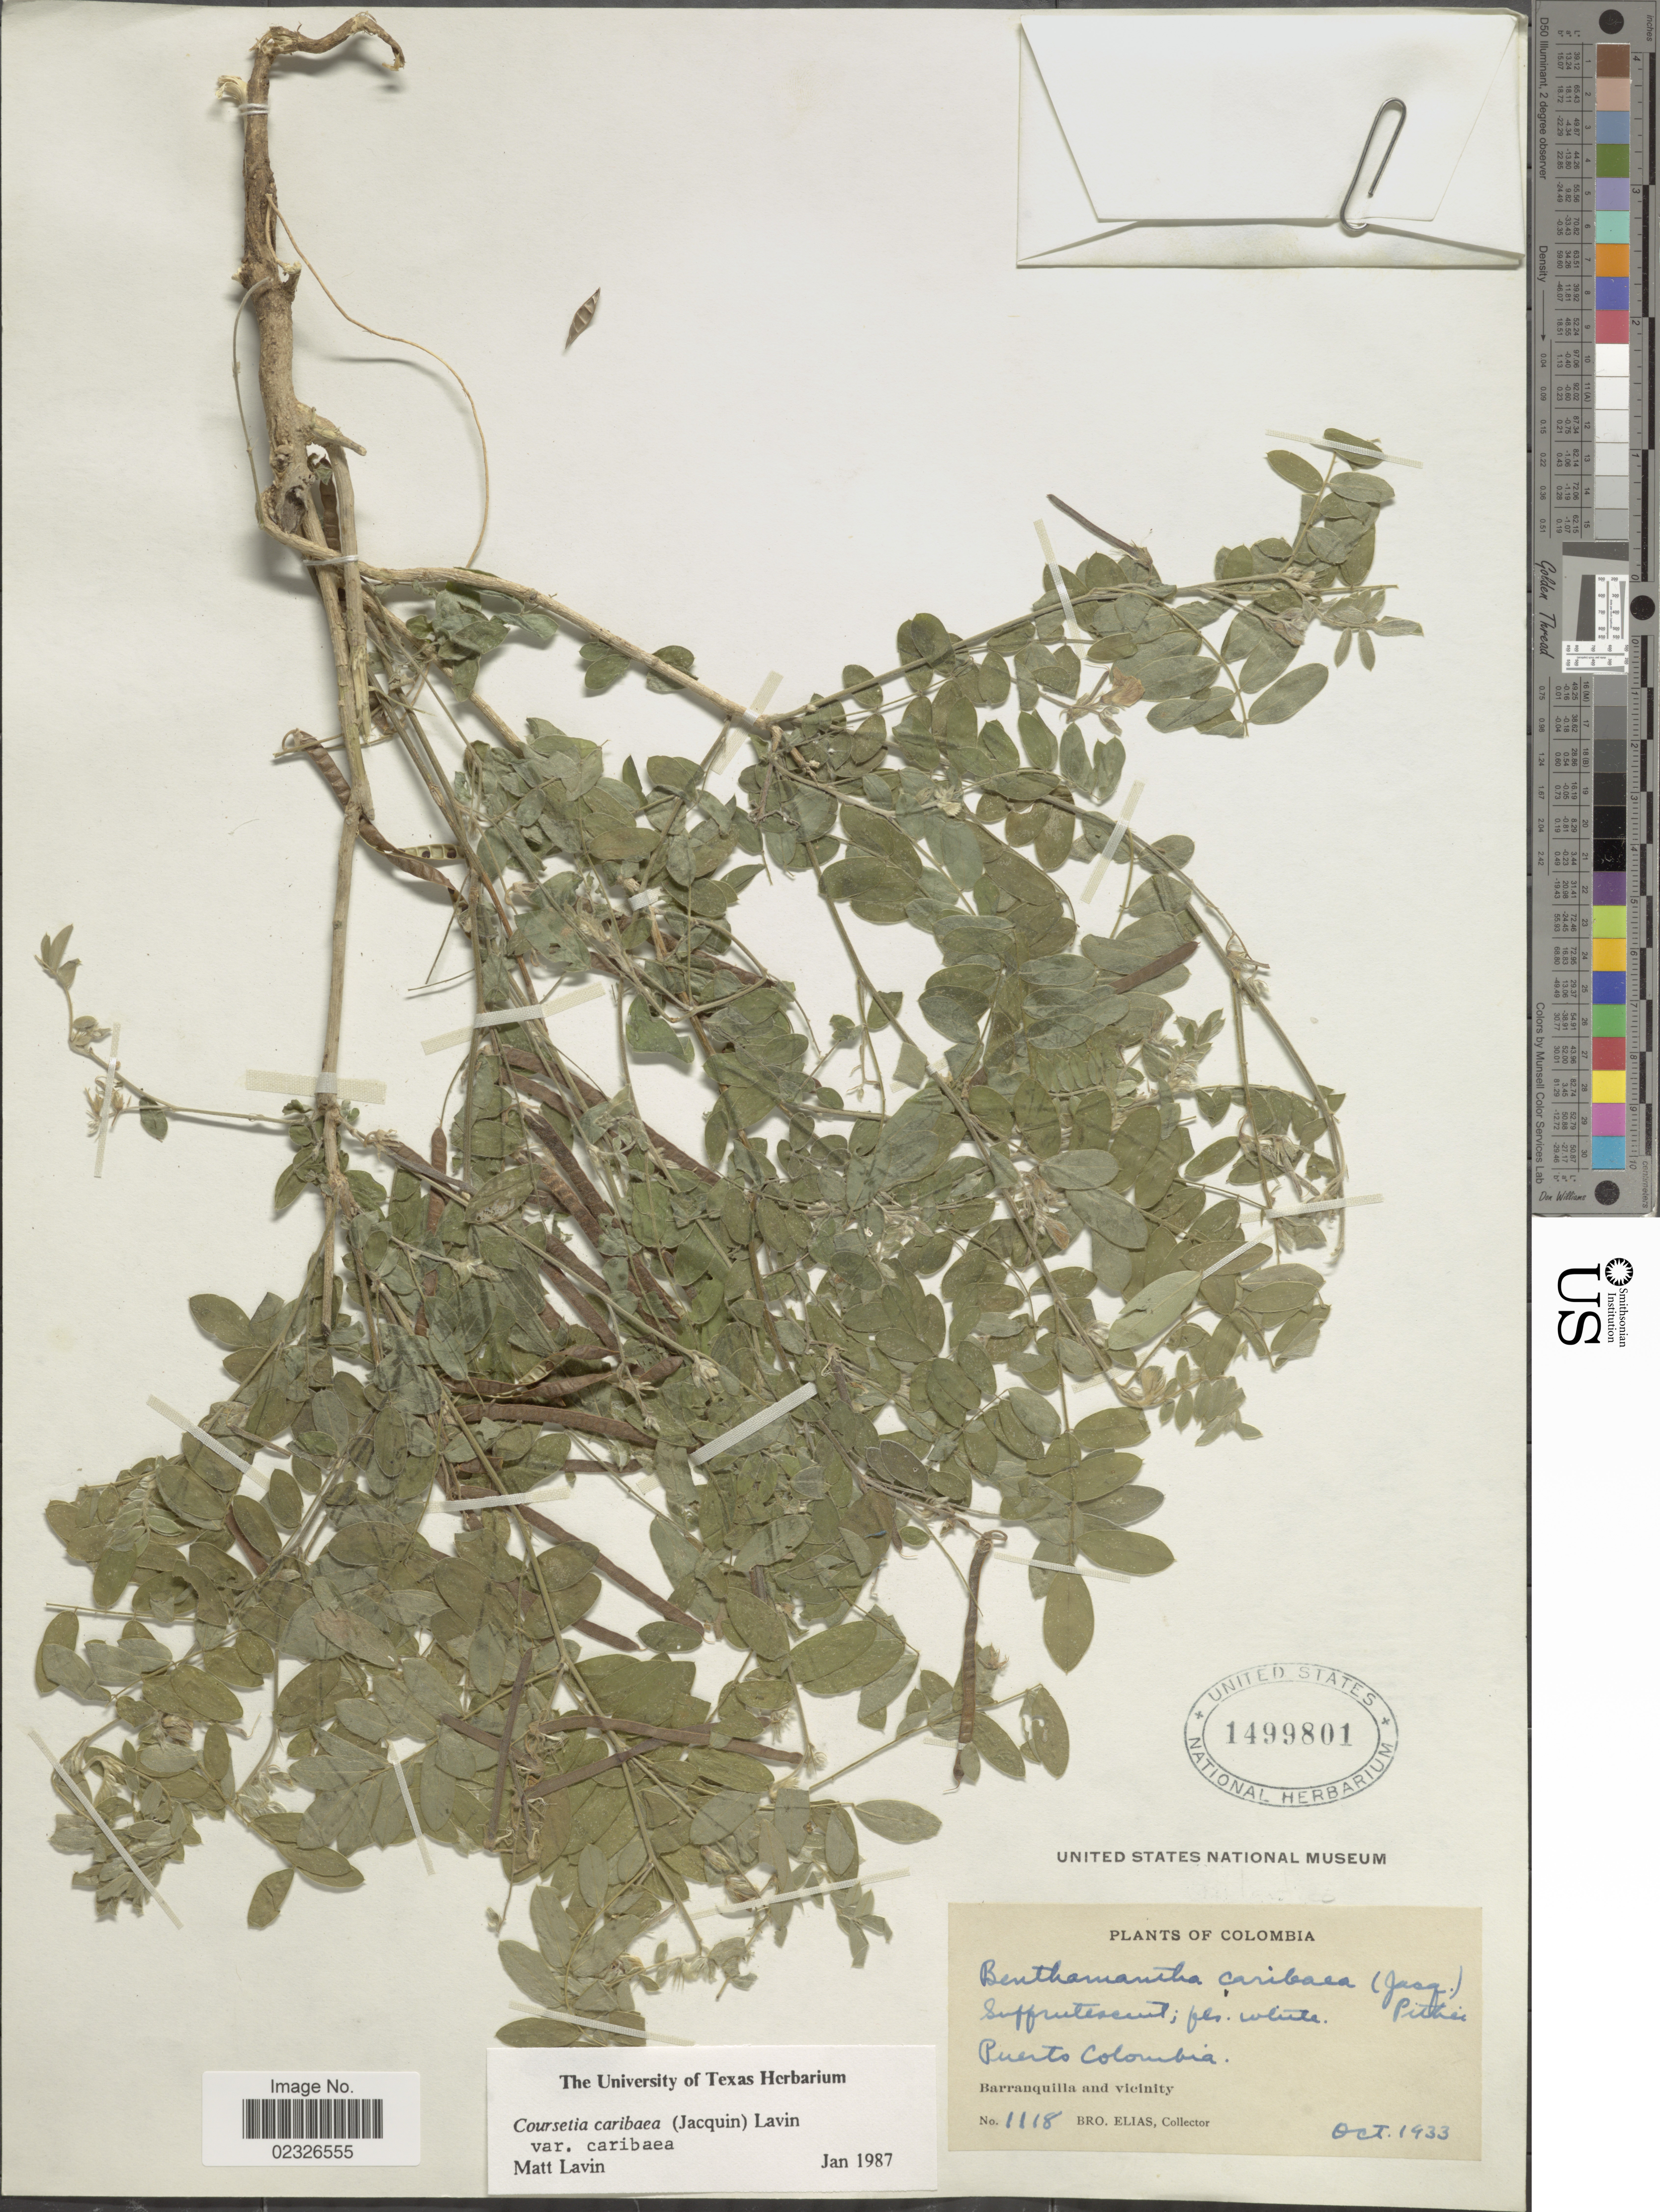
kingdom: Plantae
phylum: Tracheophyta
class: Magnoliopsida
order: Fabales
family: Fabaceae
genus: Coursetia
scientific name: Coursetia caribaea var. caribaea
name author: (Jacq.) Lavin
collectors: Bro. Elias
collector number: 1118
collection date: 1933-10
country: Colombia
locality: Puerto Colombia. Barranquilla and vicinity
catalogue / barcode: US 1499801